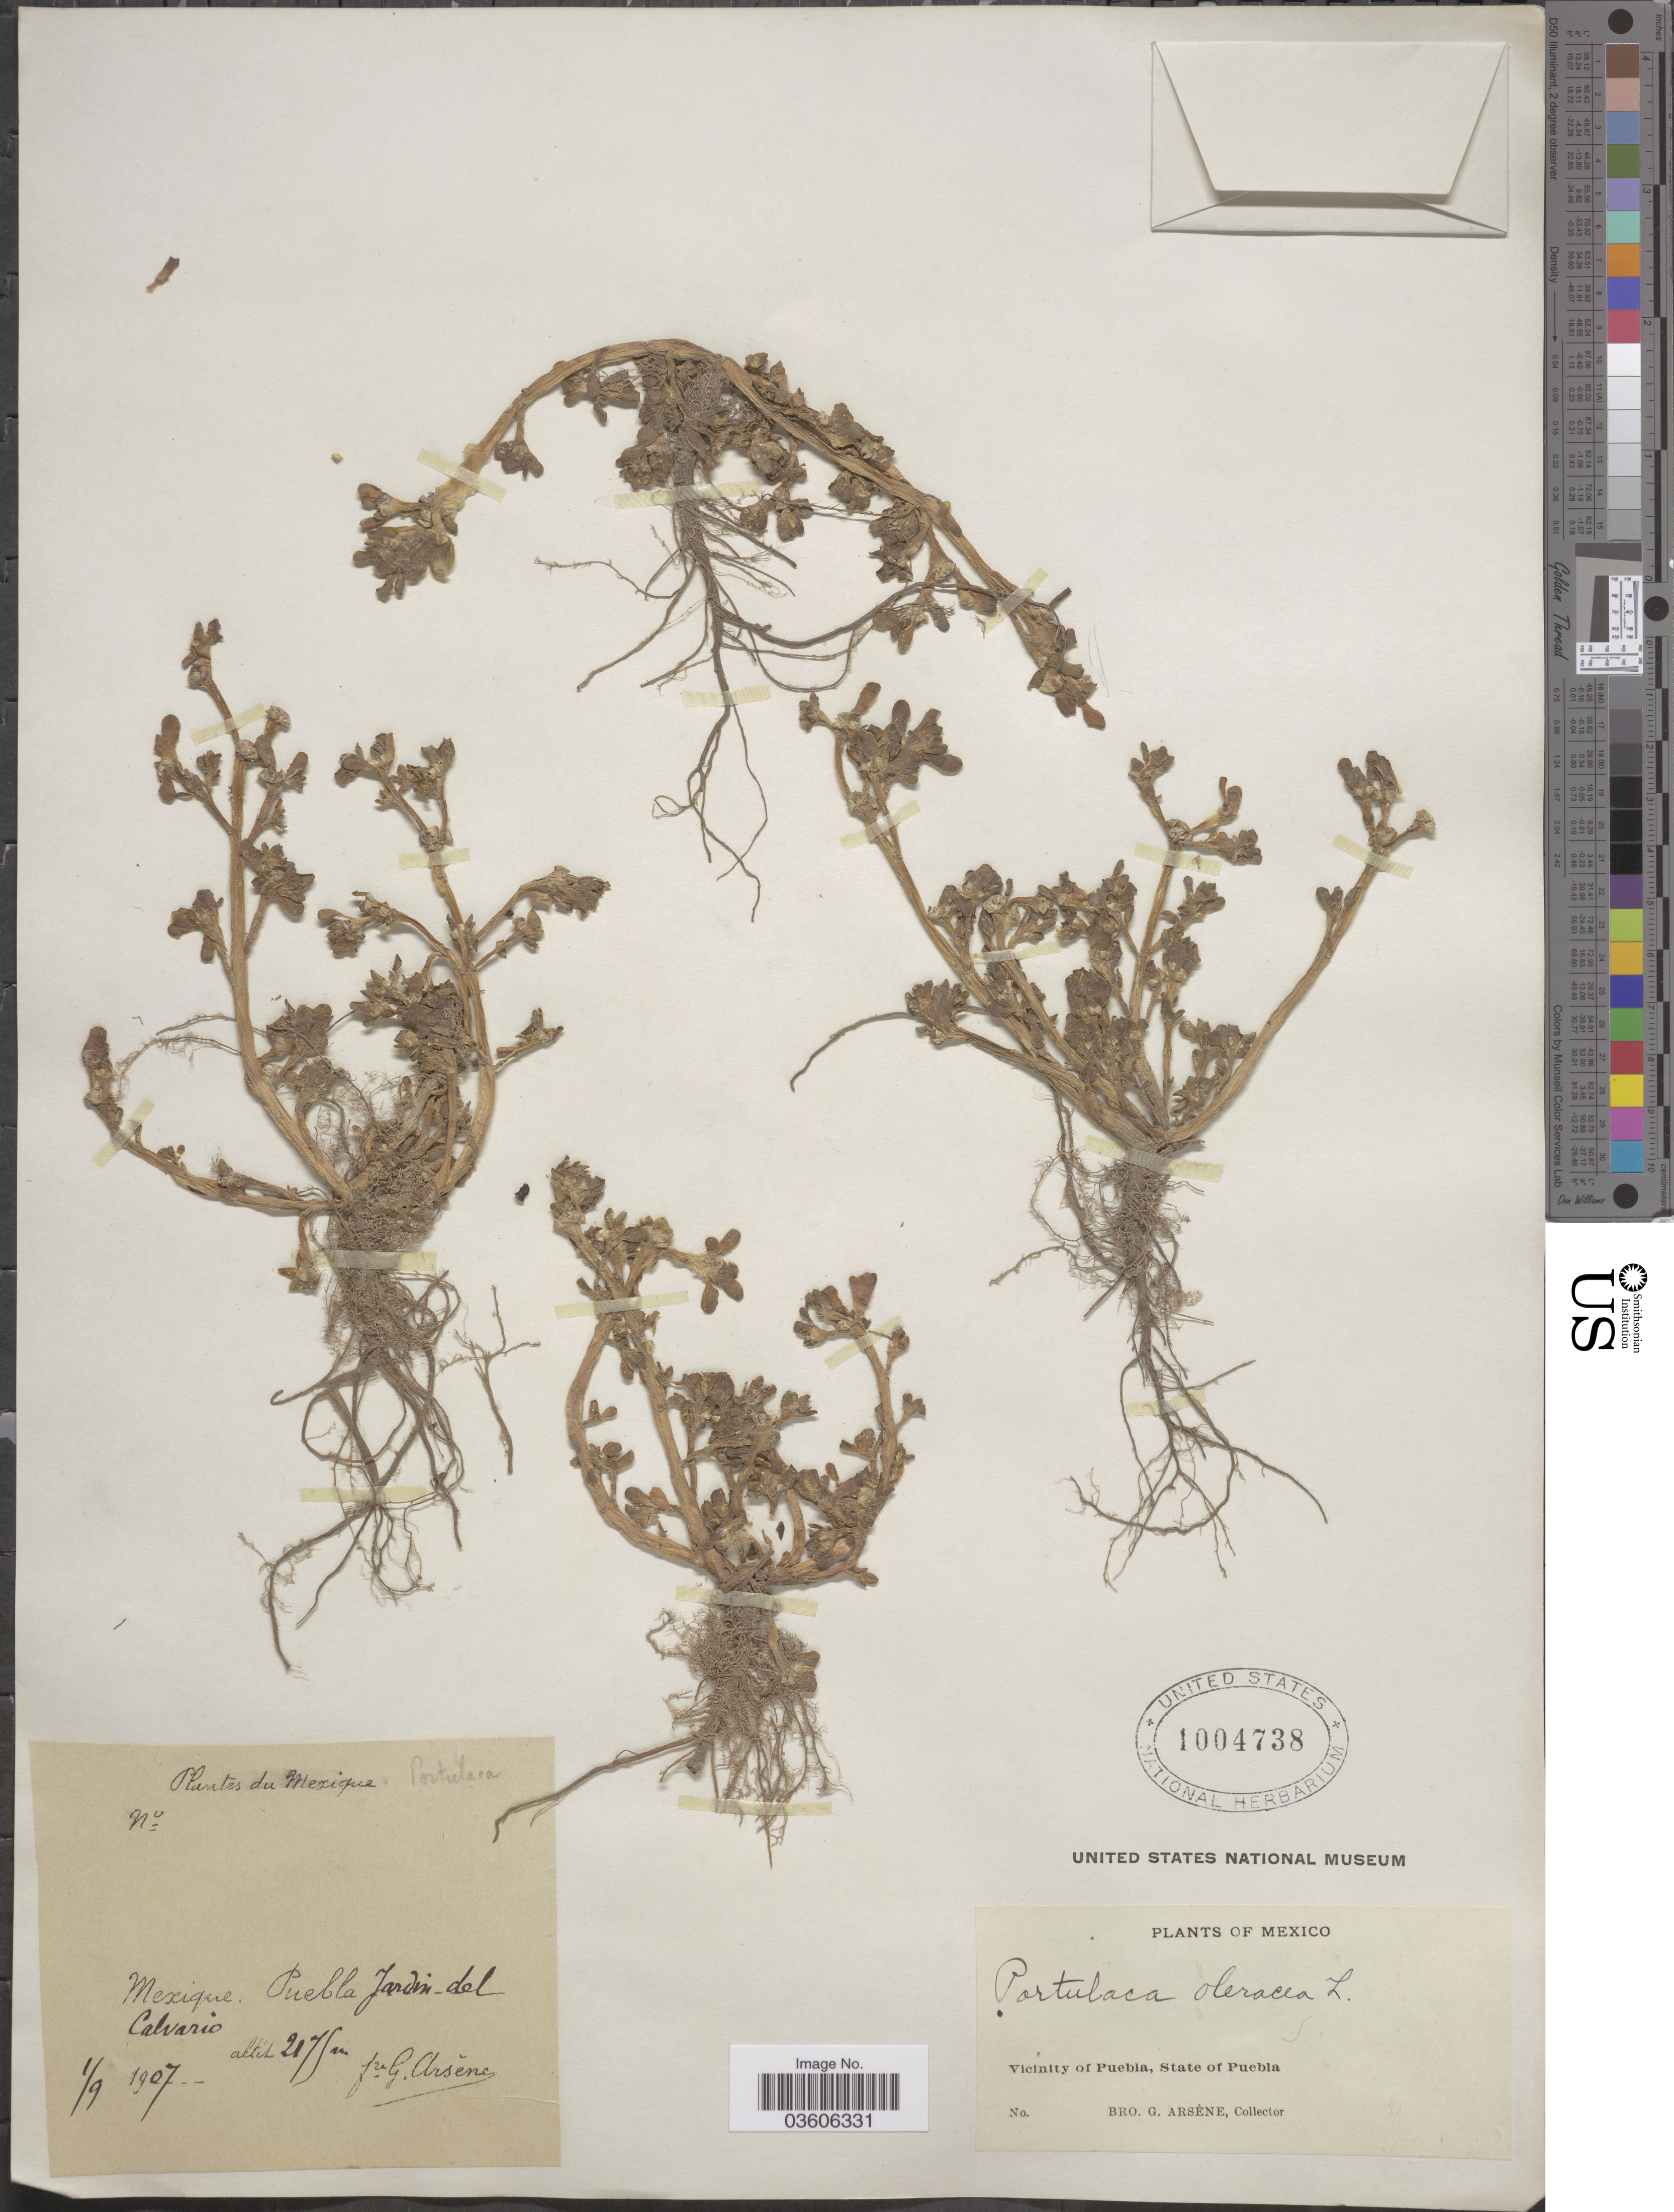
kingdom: Plantae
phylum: Tracheophyta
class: Magnoliopsida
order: Caryophyllales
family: Portulacaceae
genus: Portulaca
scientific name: Portulaca oleracea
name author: L.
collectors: Bro. G. Arsène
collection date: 1907-09-01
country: Mexico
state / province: Puebla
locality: Vicinity of Puebla. Jardin del Calvario.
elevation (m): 2175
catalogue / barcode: US 1004738